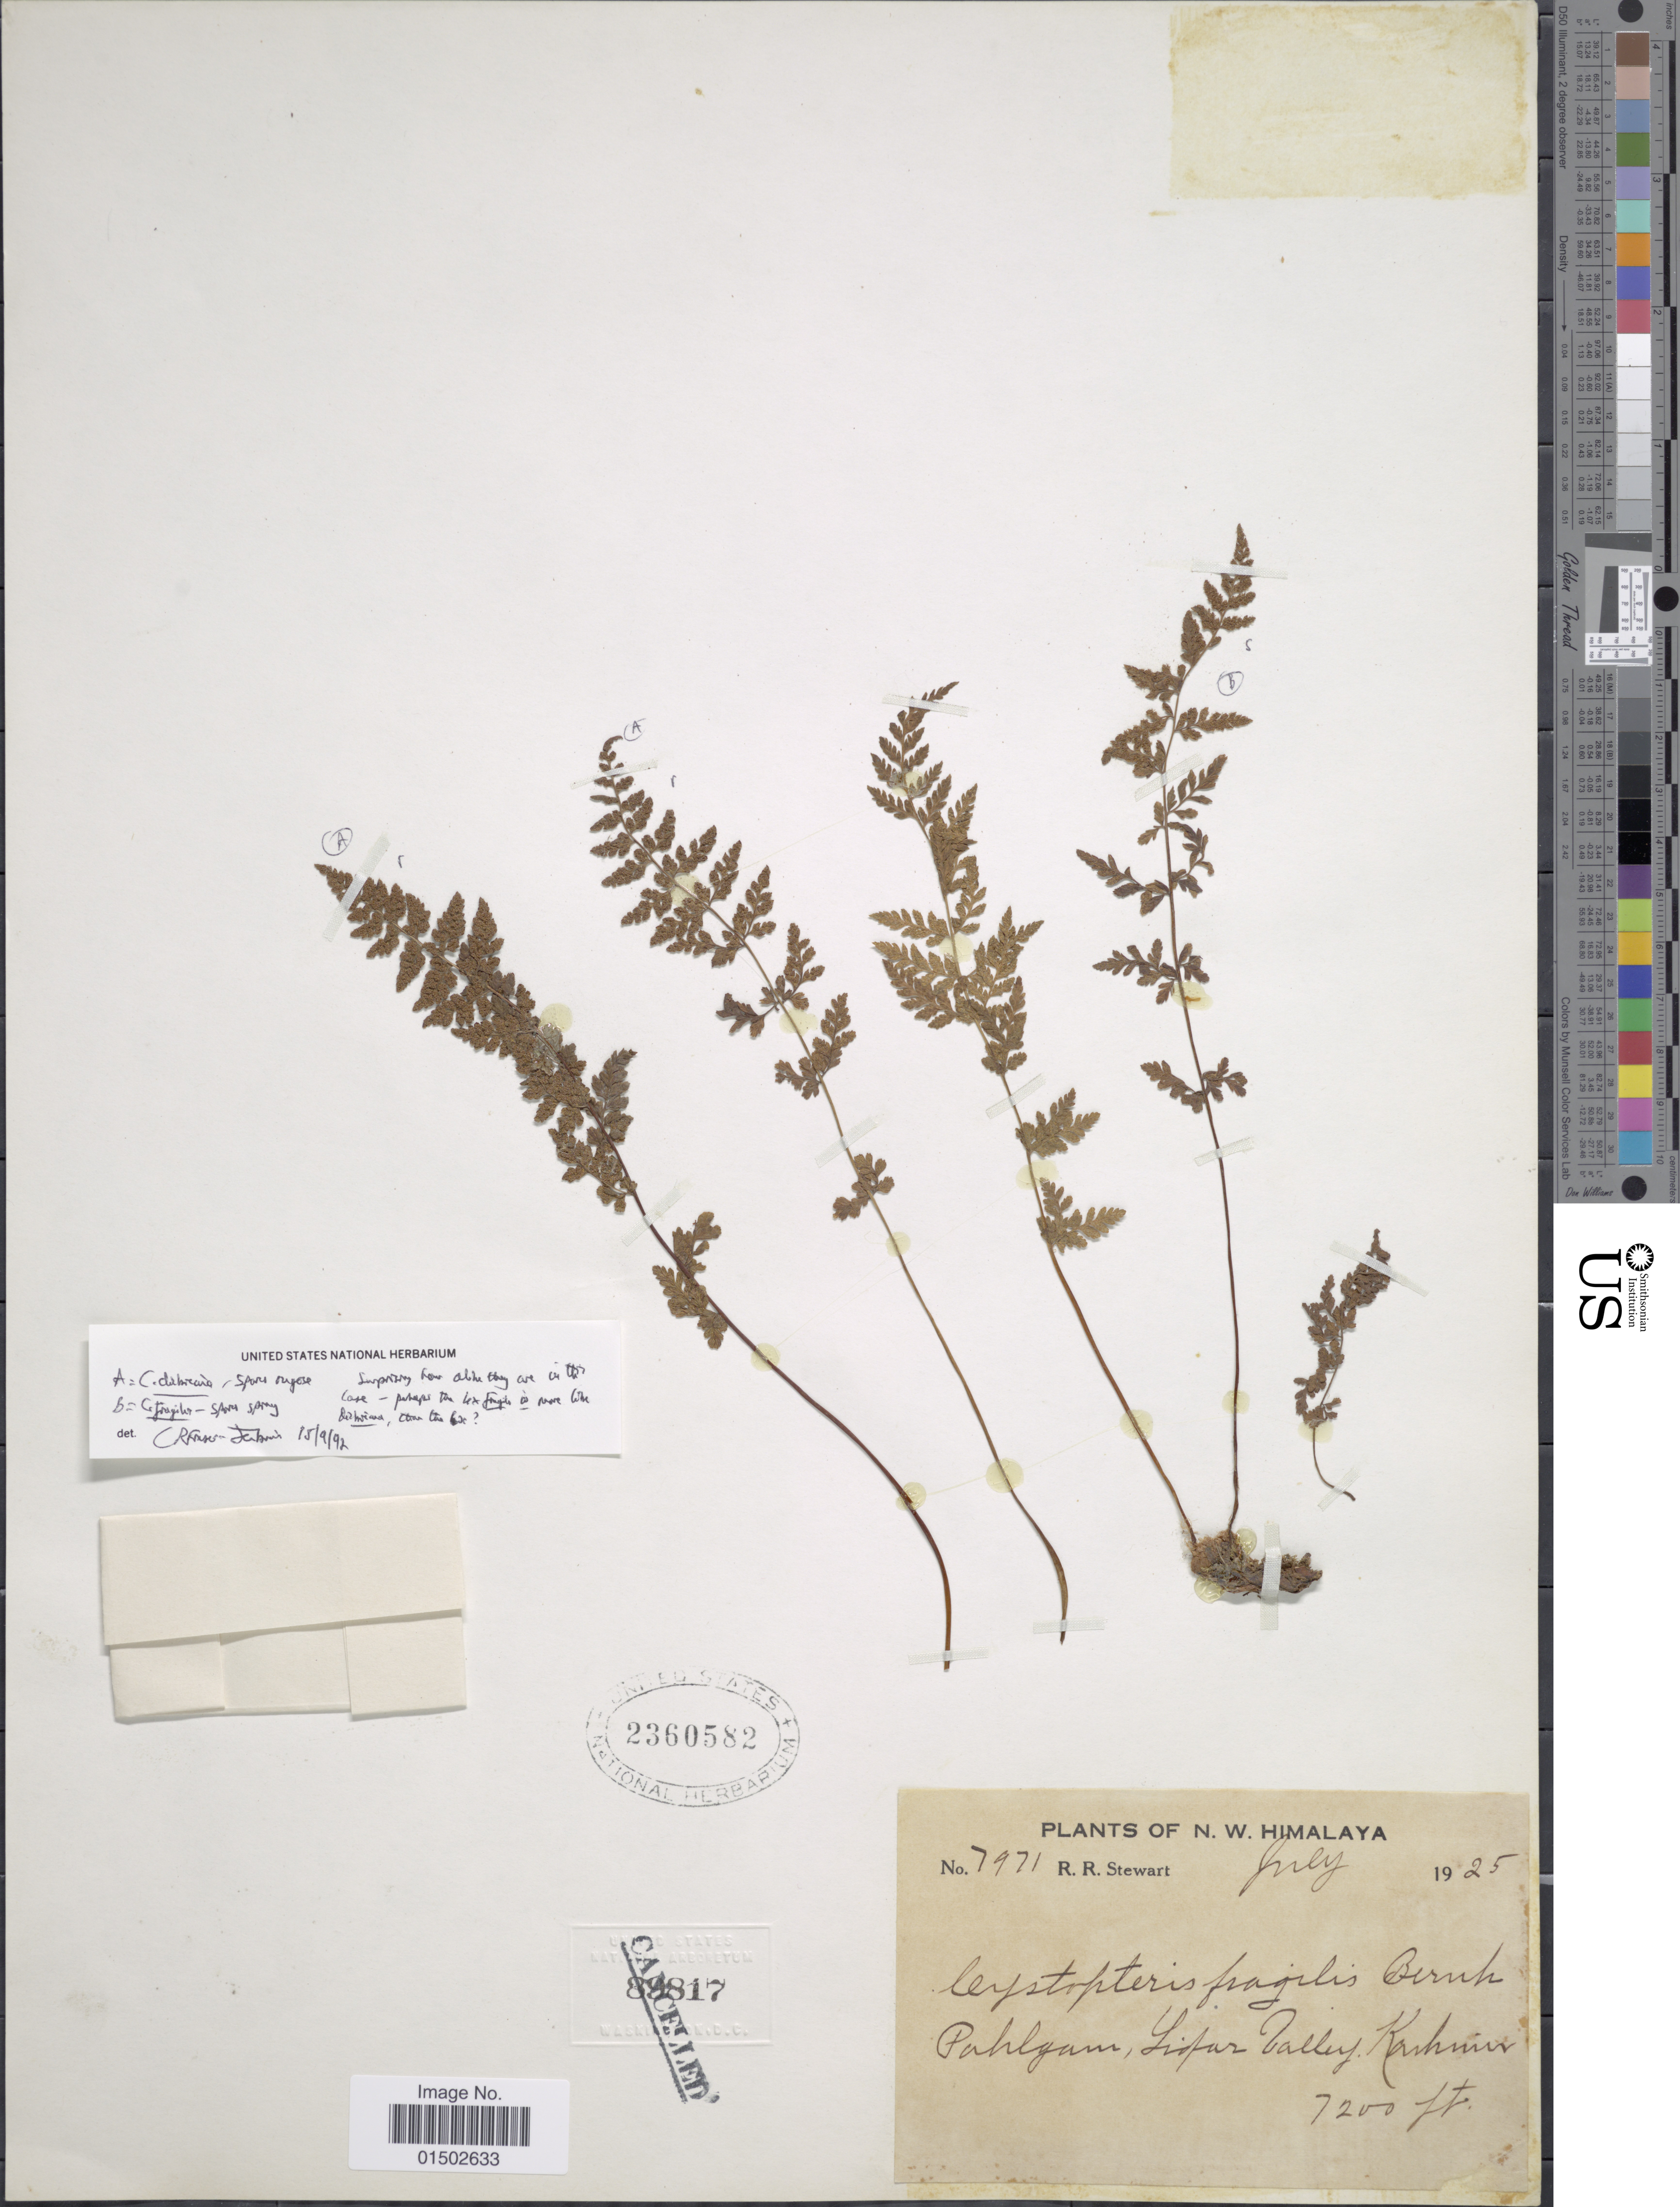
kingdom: Plantae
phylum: Tracheophyta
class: Polypodiopsida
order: Polypodiales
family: Cystopteridaceae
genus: Cystopteris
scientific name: Cystopteris fragilis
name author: (L.) Bernh.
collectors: R. R. Stewart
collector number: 7971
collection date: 1925-07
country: India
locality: N.W. Himalaya, Pahlgam, Yidfur Valley, Kashmir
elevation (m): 2195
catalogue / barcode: US 2360582